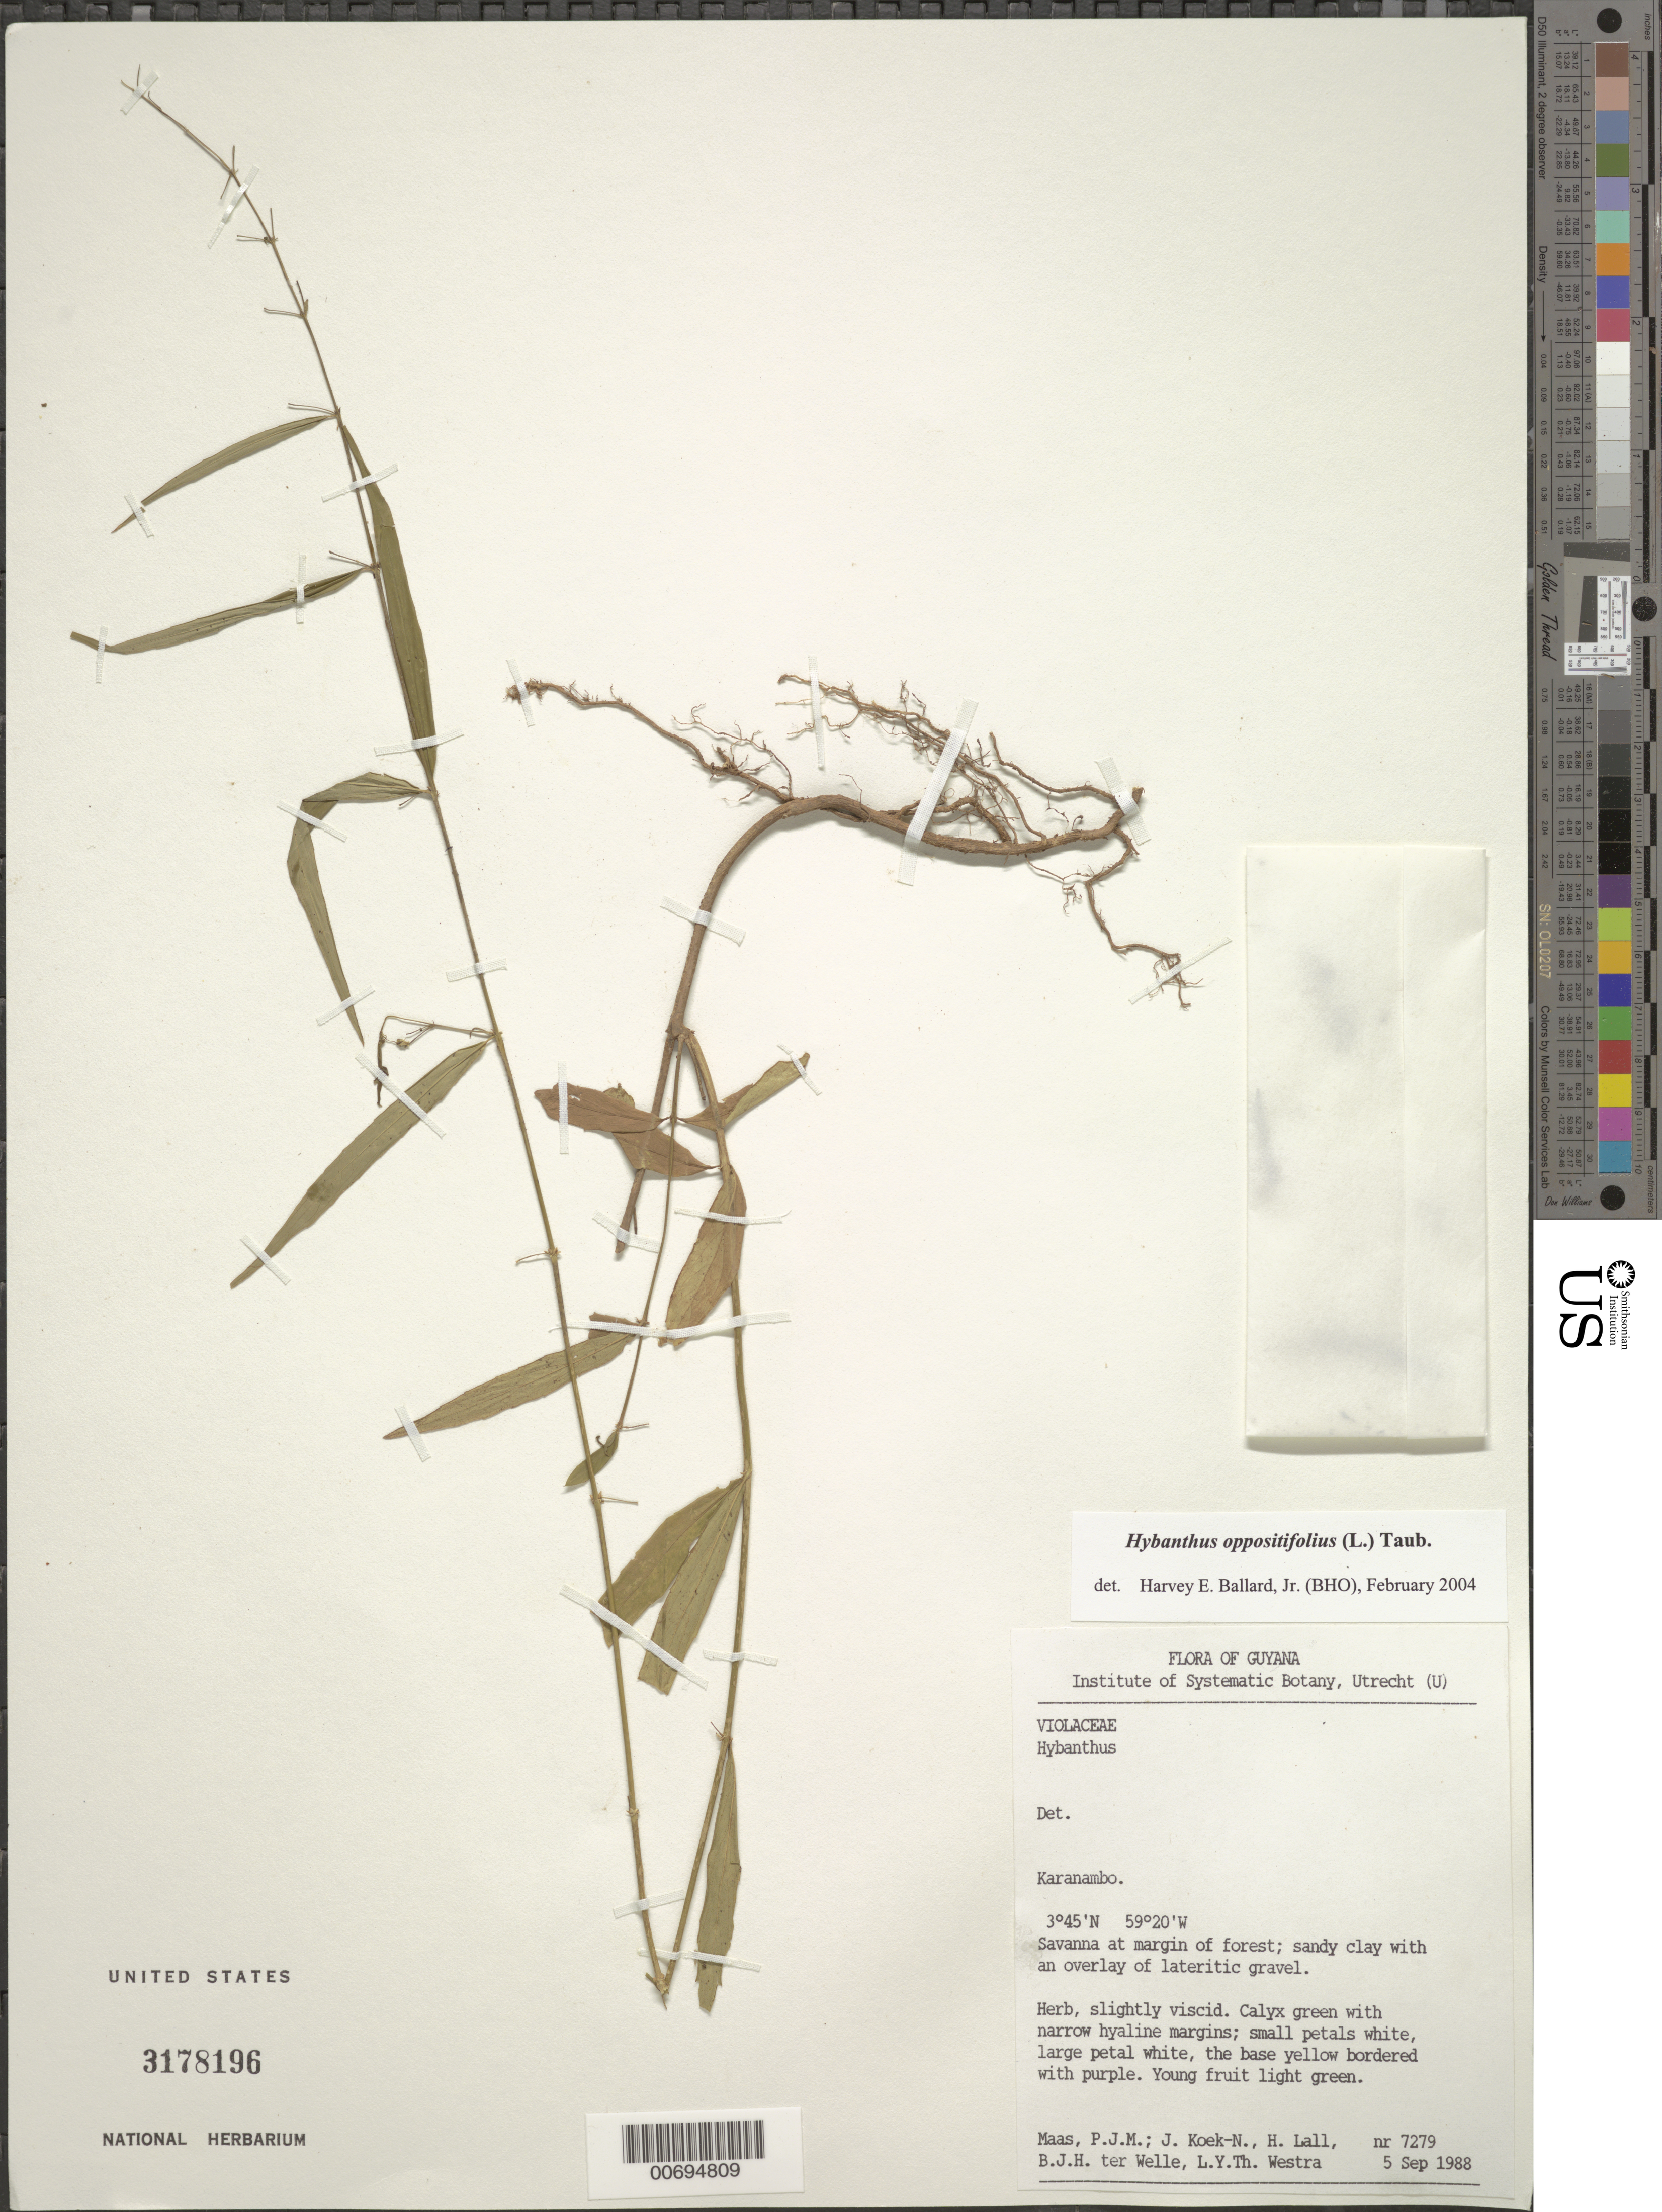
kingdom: Plantae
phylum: Tracheophyta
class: Magnoliopsida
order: Malpighiales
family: Violaceae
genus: Pombalia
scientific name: Pombalia oppositifolia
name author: (L.) Paula-Souza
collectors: P. Maas, J. Koek-Noorman, H. Lall, B. Welle & L. Y. T. Westra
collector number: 7279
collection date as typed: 5-Sep-88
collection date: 1988-09-05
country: Guyana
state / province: U. Takutu-U. Essequibo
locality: Karanambo, Rupununi River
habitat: Savanna at margin of forest; sandy clay with lateritic gravel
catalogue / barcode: US 3178196